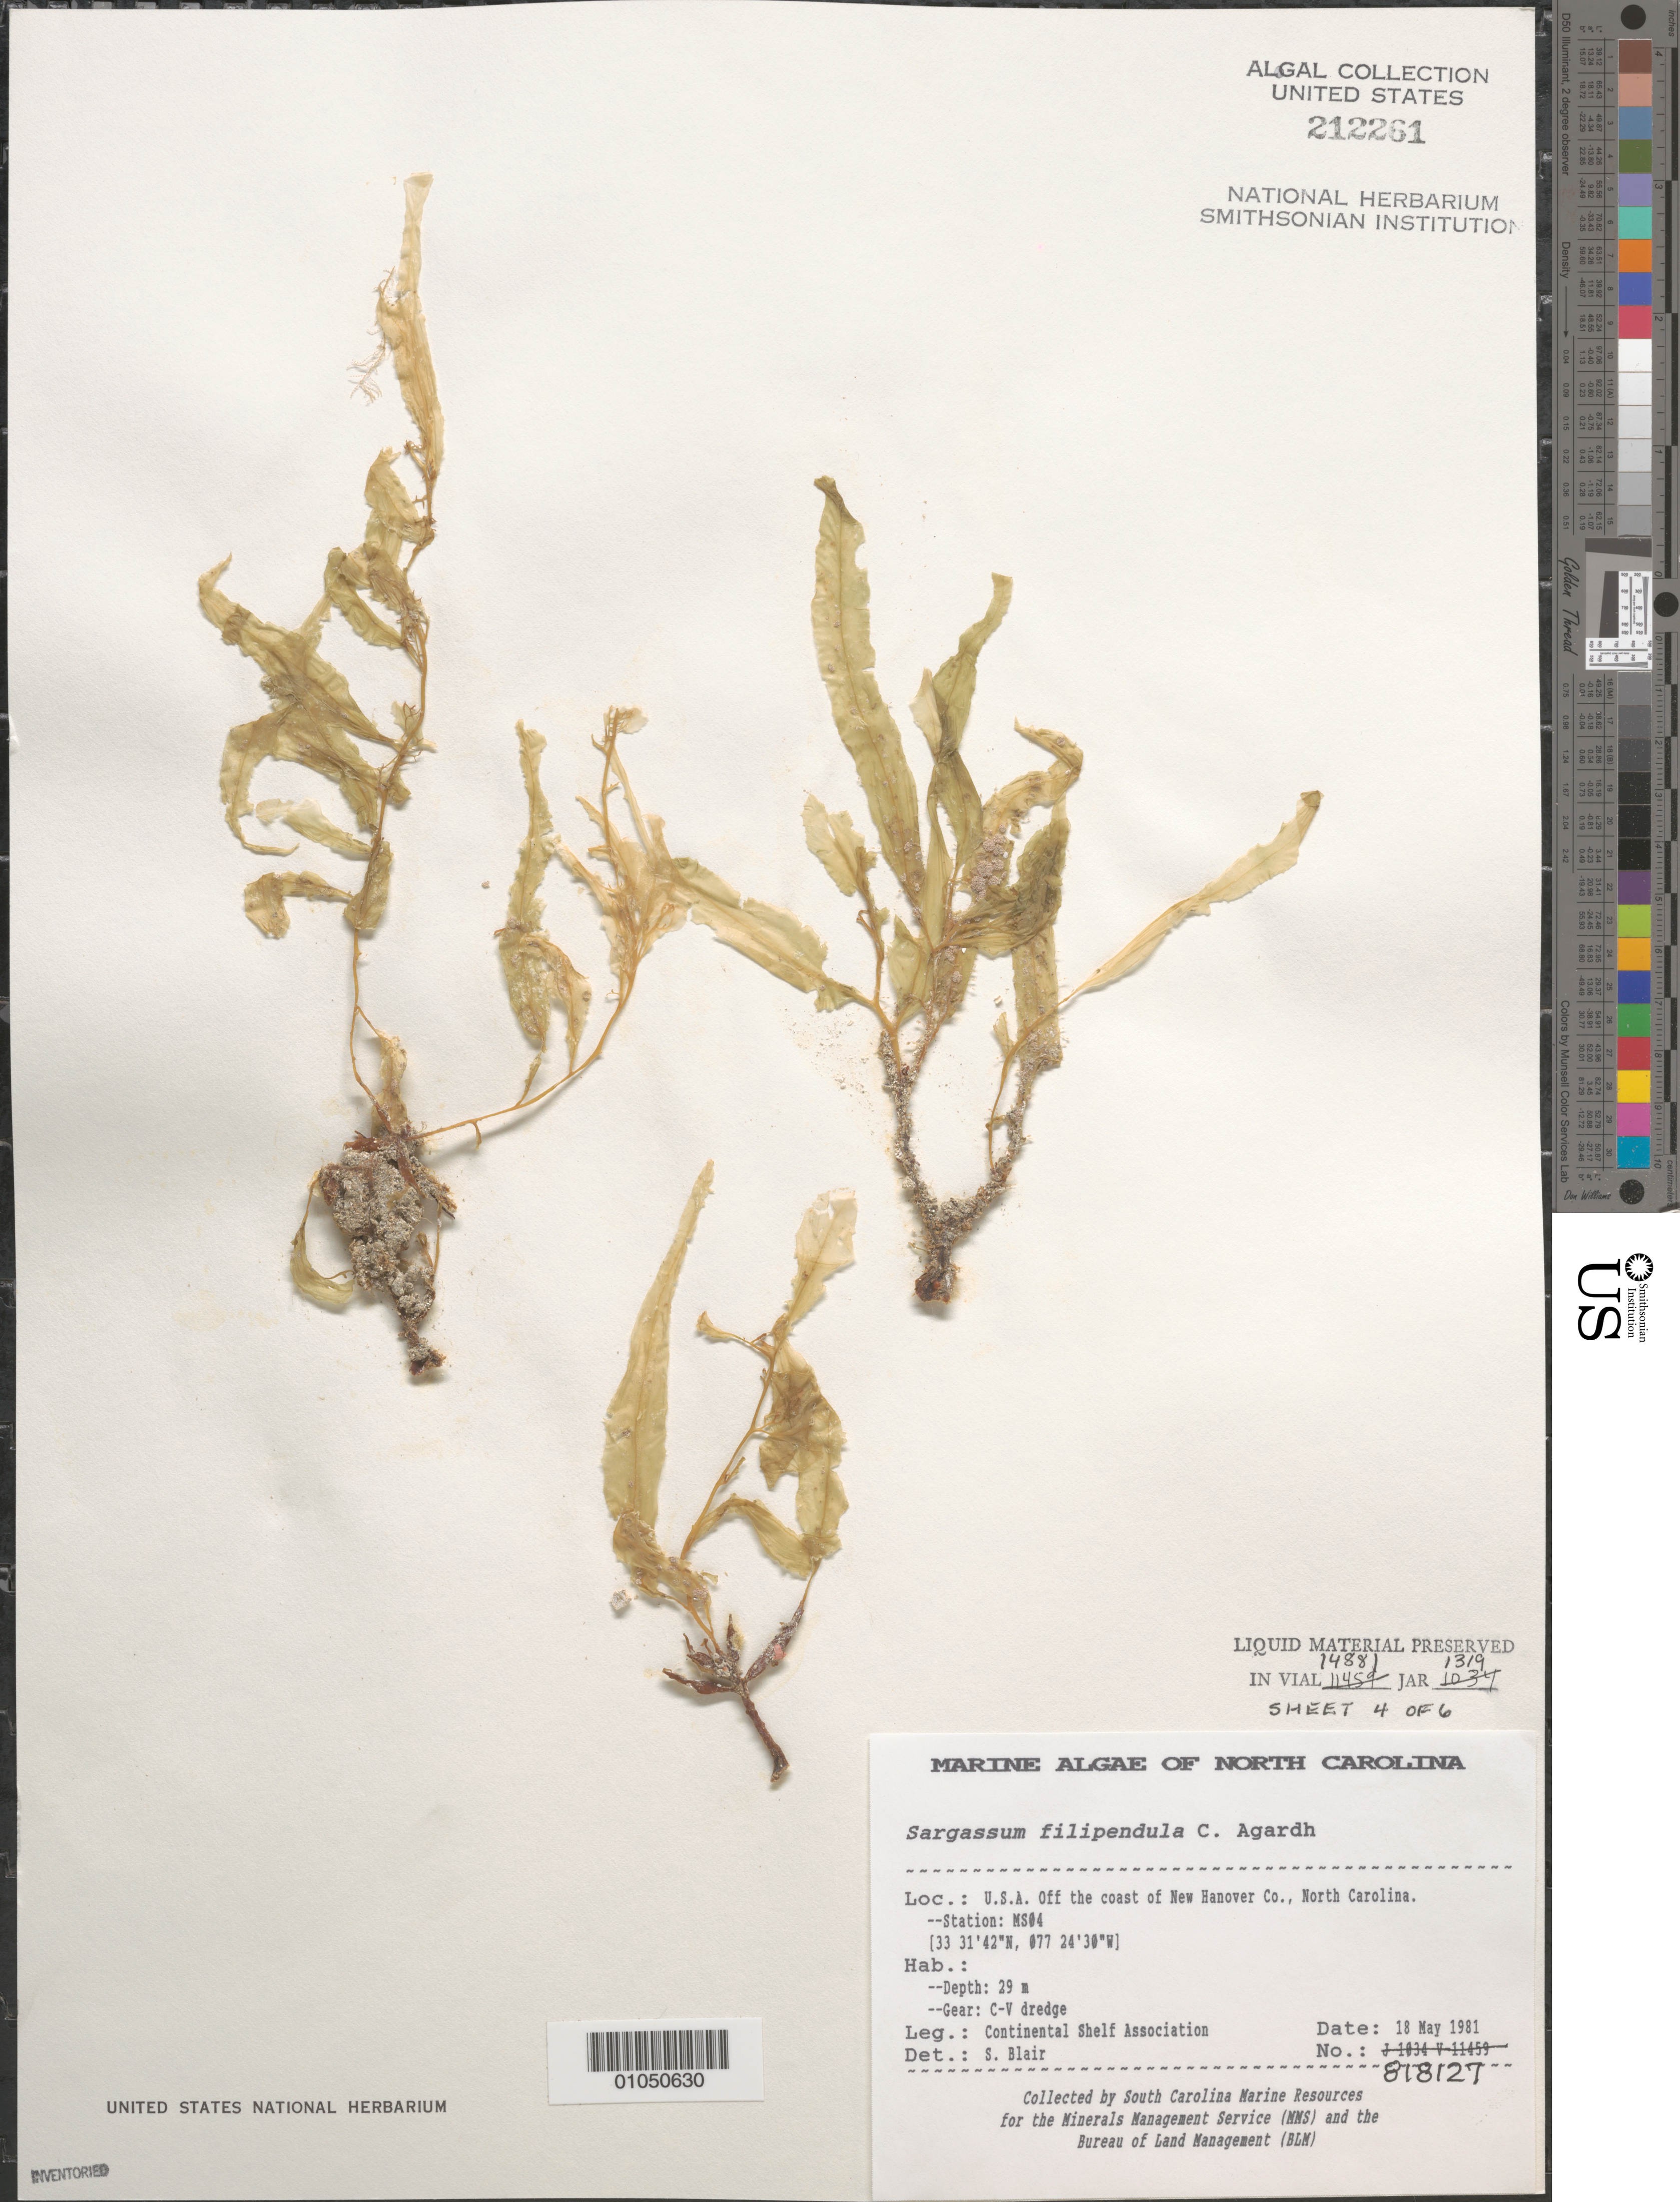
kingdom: Chromista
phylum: Ochrophyta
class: Phaeophyceae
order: Fucales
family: Sargassaceae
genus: Sargassum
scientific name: Sargassum filipendula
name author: C. Agardh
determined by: Blair, S. M.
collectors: Continental Shelf Associates for the MMS/BLM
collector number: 818127 Station MS04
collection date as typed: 18 May 1981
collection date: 1981-05-18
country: United States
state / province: North Carolina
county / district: New Hanover County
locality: Off coast of New Hanover County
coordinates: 33 31'42"N, 077 24'30"W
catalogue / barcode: US 212261